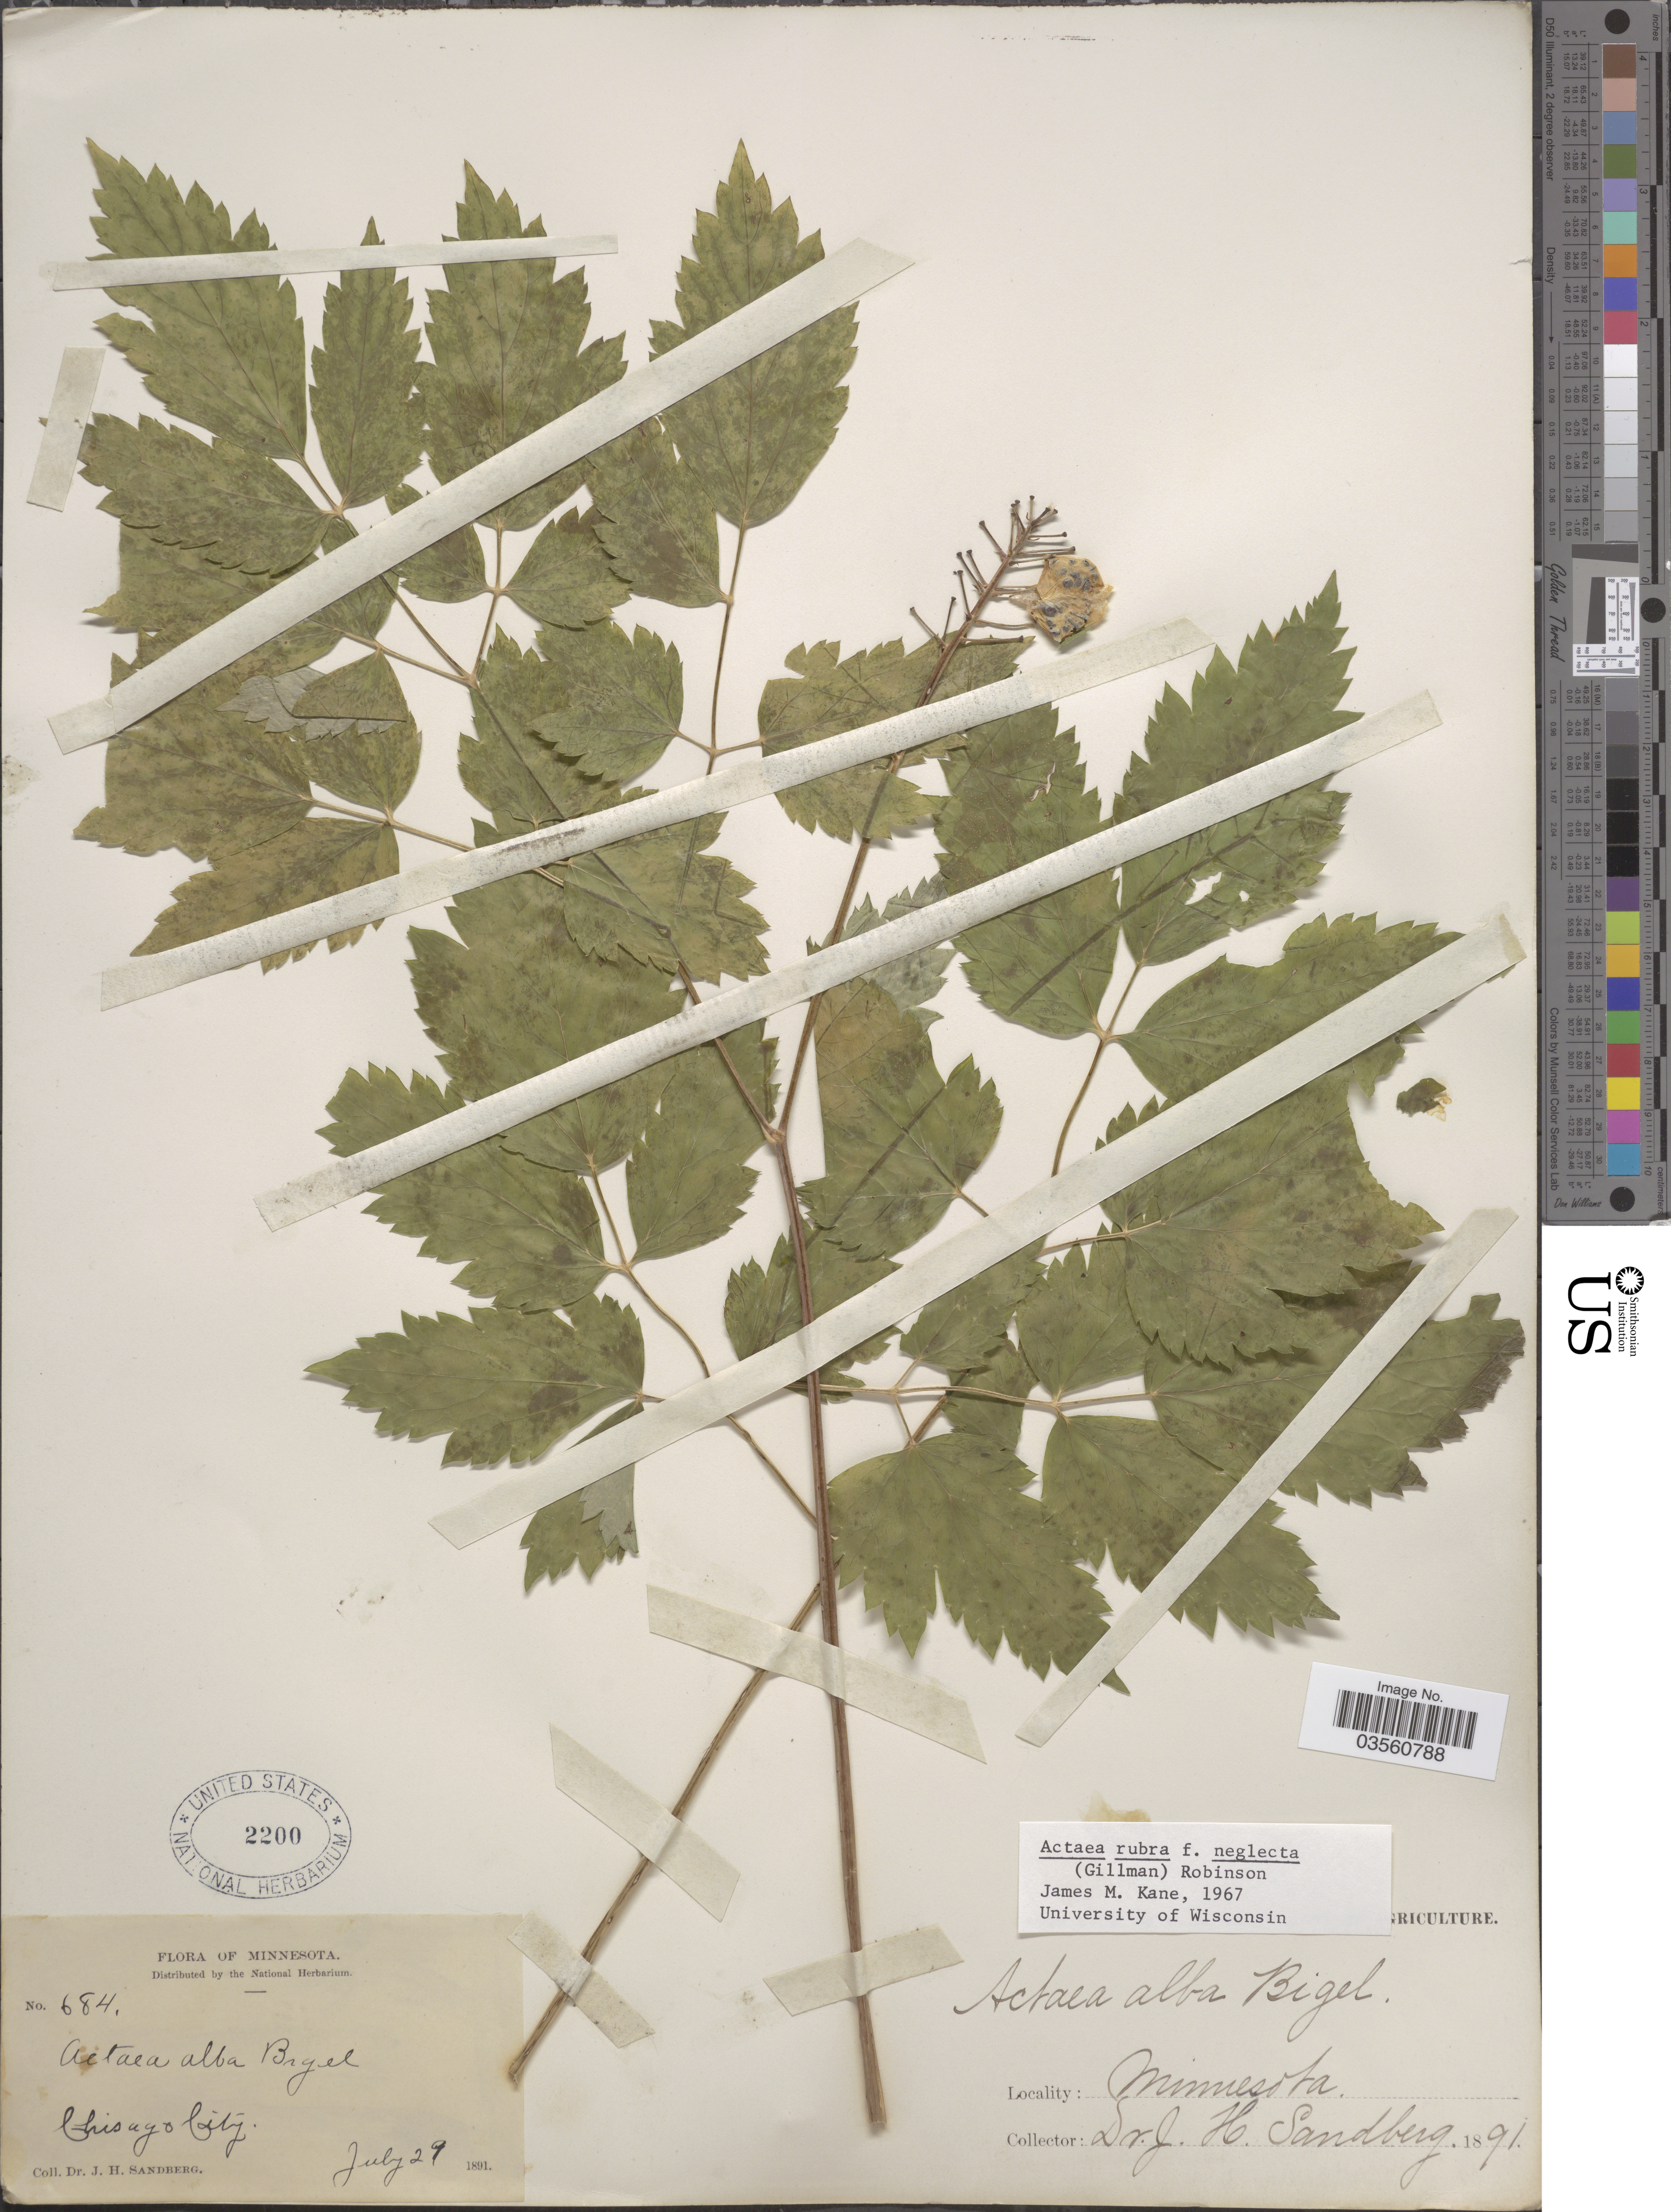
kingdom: Plantae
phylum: Tracheophyta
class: Magnoliopsida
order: Ranunculales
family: Ranunculaceae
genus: Actaea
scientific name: Actaea rubra f. neglecta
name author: (Gillman) B.L. Rob.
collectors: J. H. Sandberg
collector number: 684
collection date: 1891-07-29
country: United States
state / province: Minnesota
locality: Chisago City.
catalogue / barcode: US 2200